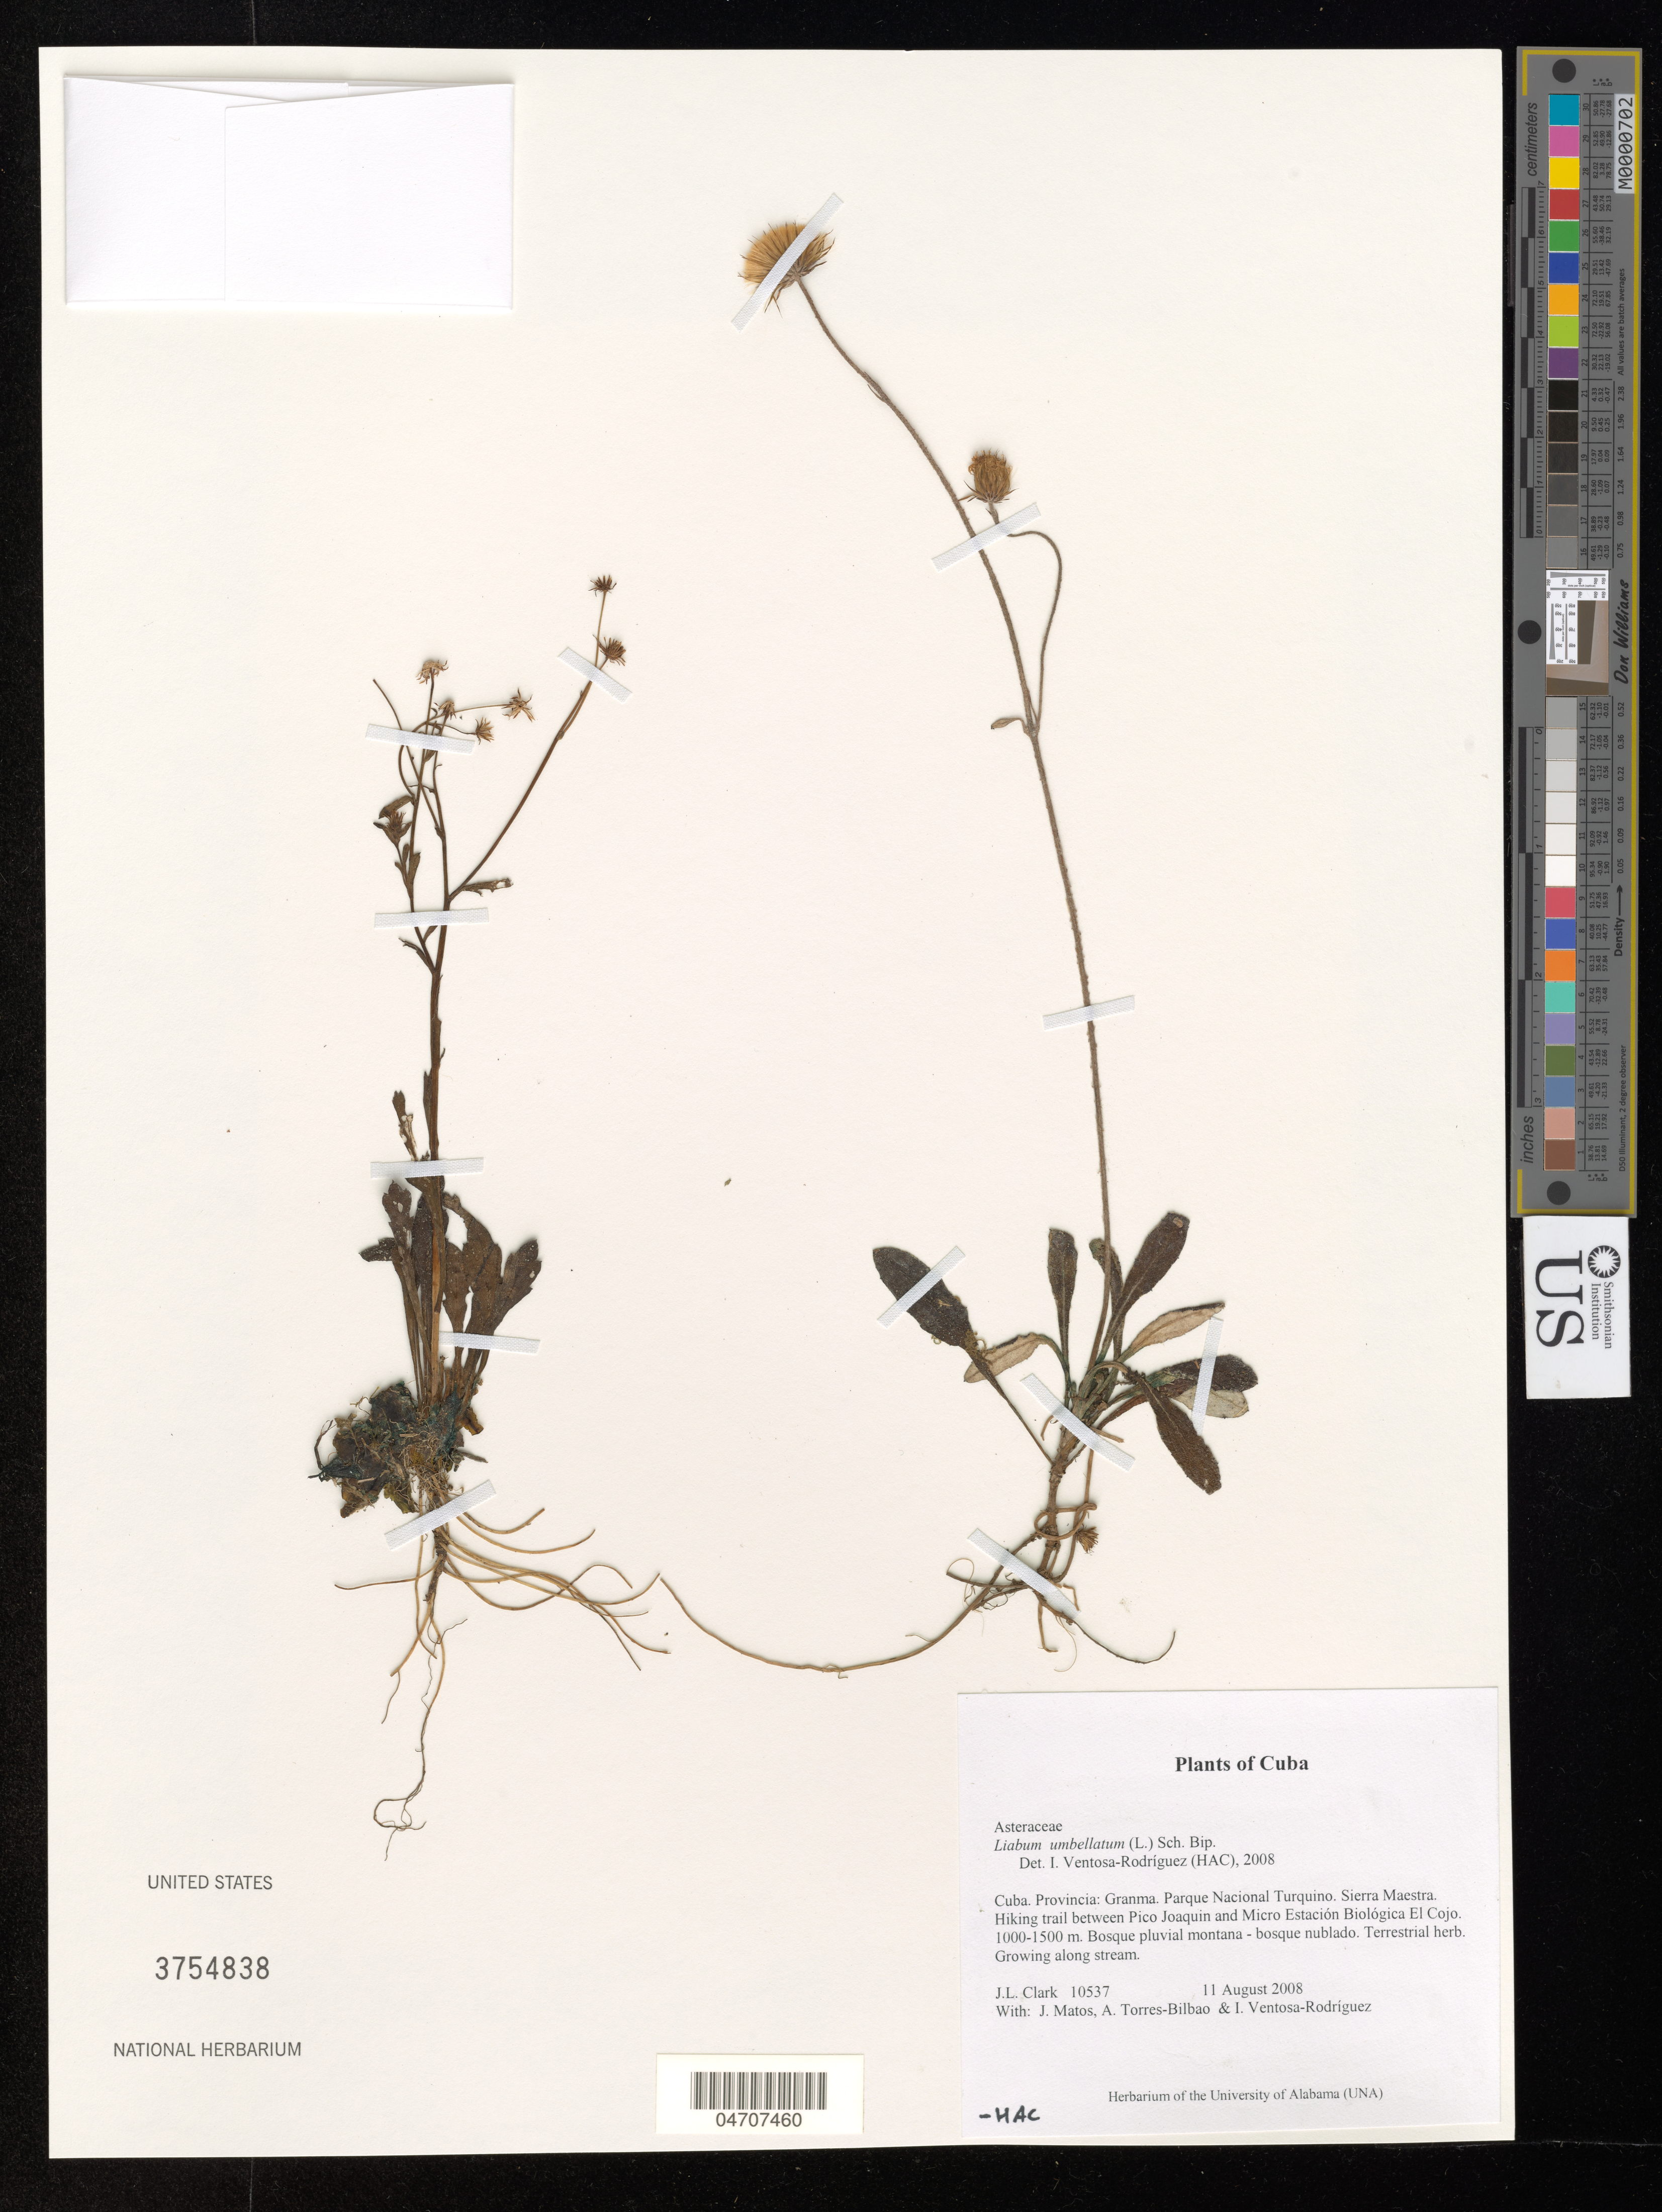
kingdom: Plantae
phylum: Tracheophyta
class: Magnoliopsida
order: Asterales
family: Asteraceae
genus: Liabum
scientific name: Liabum umbellatum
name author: (L.) Sch. Bip.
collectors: J. L. Clark, J. Matos, A. Torres-Bilbao & A. Hewitt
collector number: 10537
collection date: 2008-08-11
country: Cuba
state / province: Granma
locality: Parque Nacional Turquino. Sierra Maestra. Hiking trail between Pico Joaquin and Micro Estación Biológica El Cojo.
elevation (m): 1000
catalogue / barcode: US 3754838